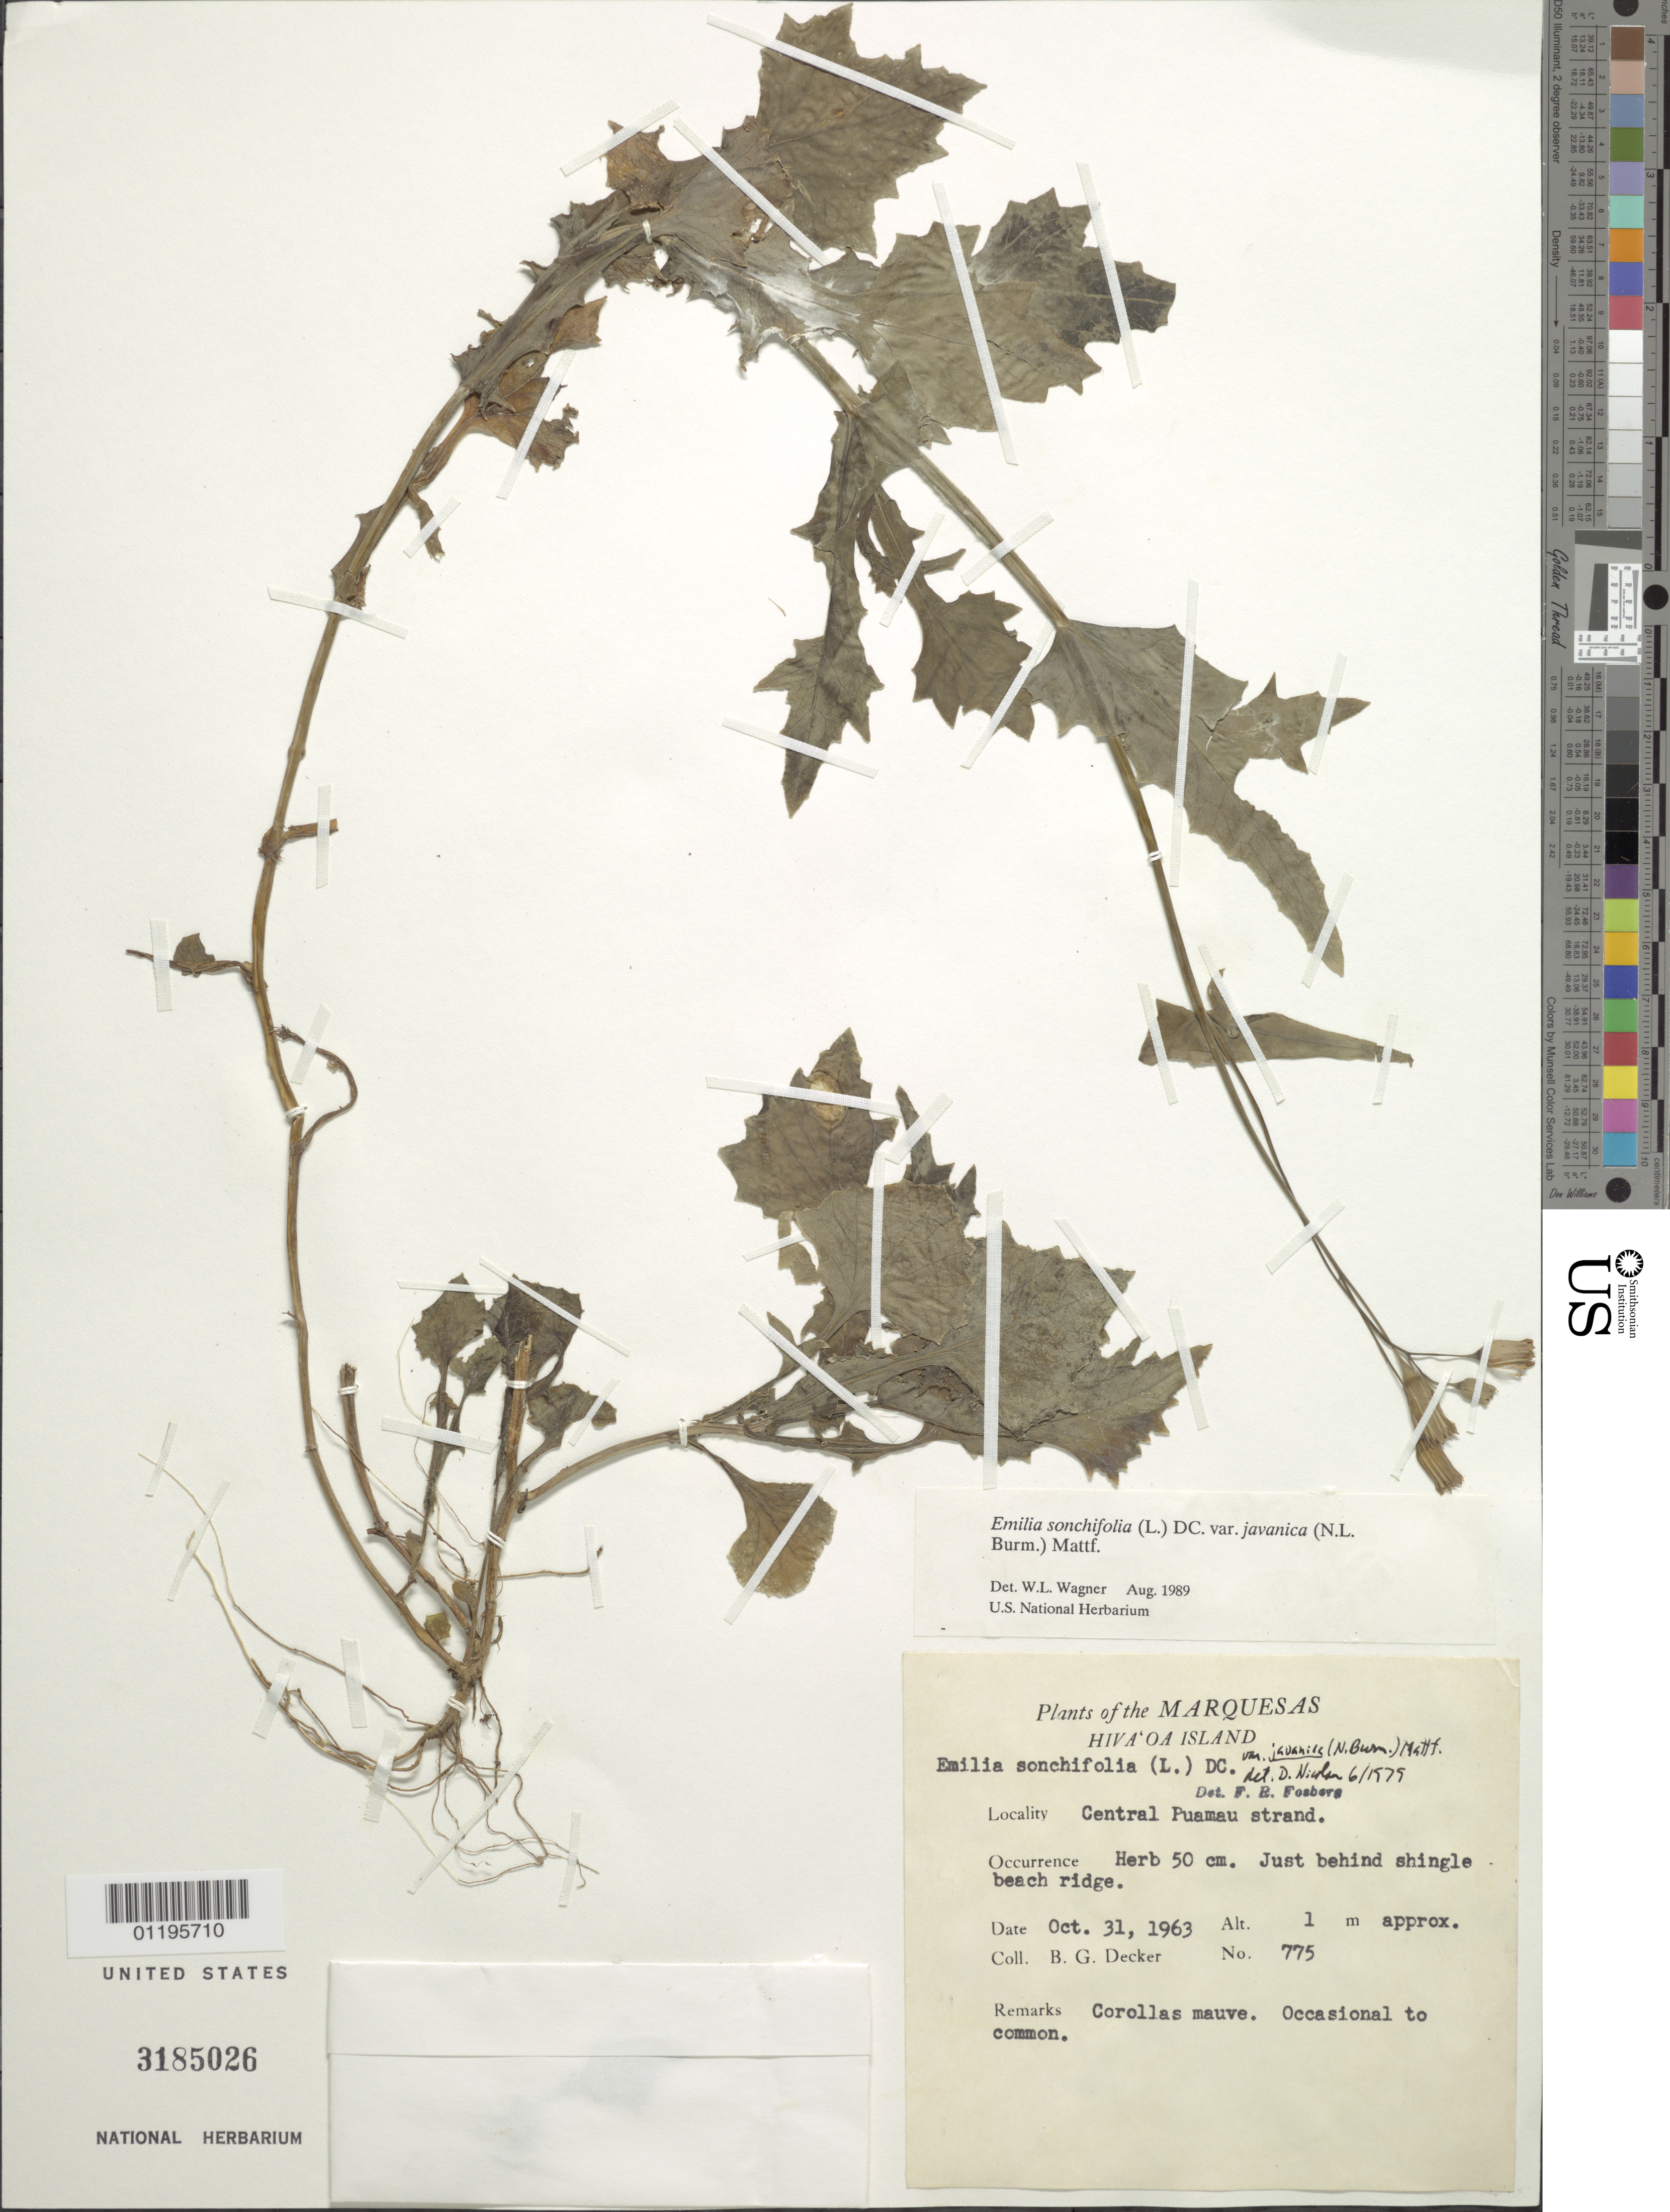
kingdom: Plantae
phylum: Tracheophyta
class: Magnoliopsida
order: Asterales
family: Asteraceae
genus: Emilia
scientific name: Emilia sonchifolia var. javanica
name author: (Burm. f.) Mattf.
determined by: Wagner, W. L., (BOT), Smithsonian Institution - National Museum of Natural History (UNITED STATES)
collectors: B. G. Decker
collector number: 775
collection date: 1963-10-31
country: French Polynesia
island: Hiva Oa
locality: central Puamau strand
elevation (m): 1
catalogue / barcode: US 3185026